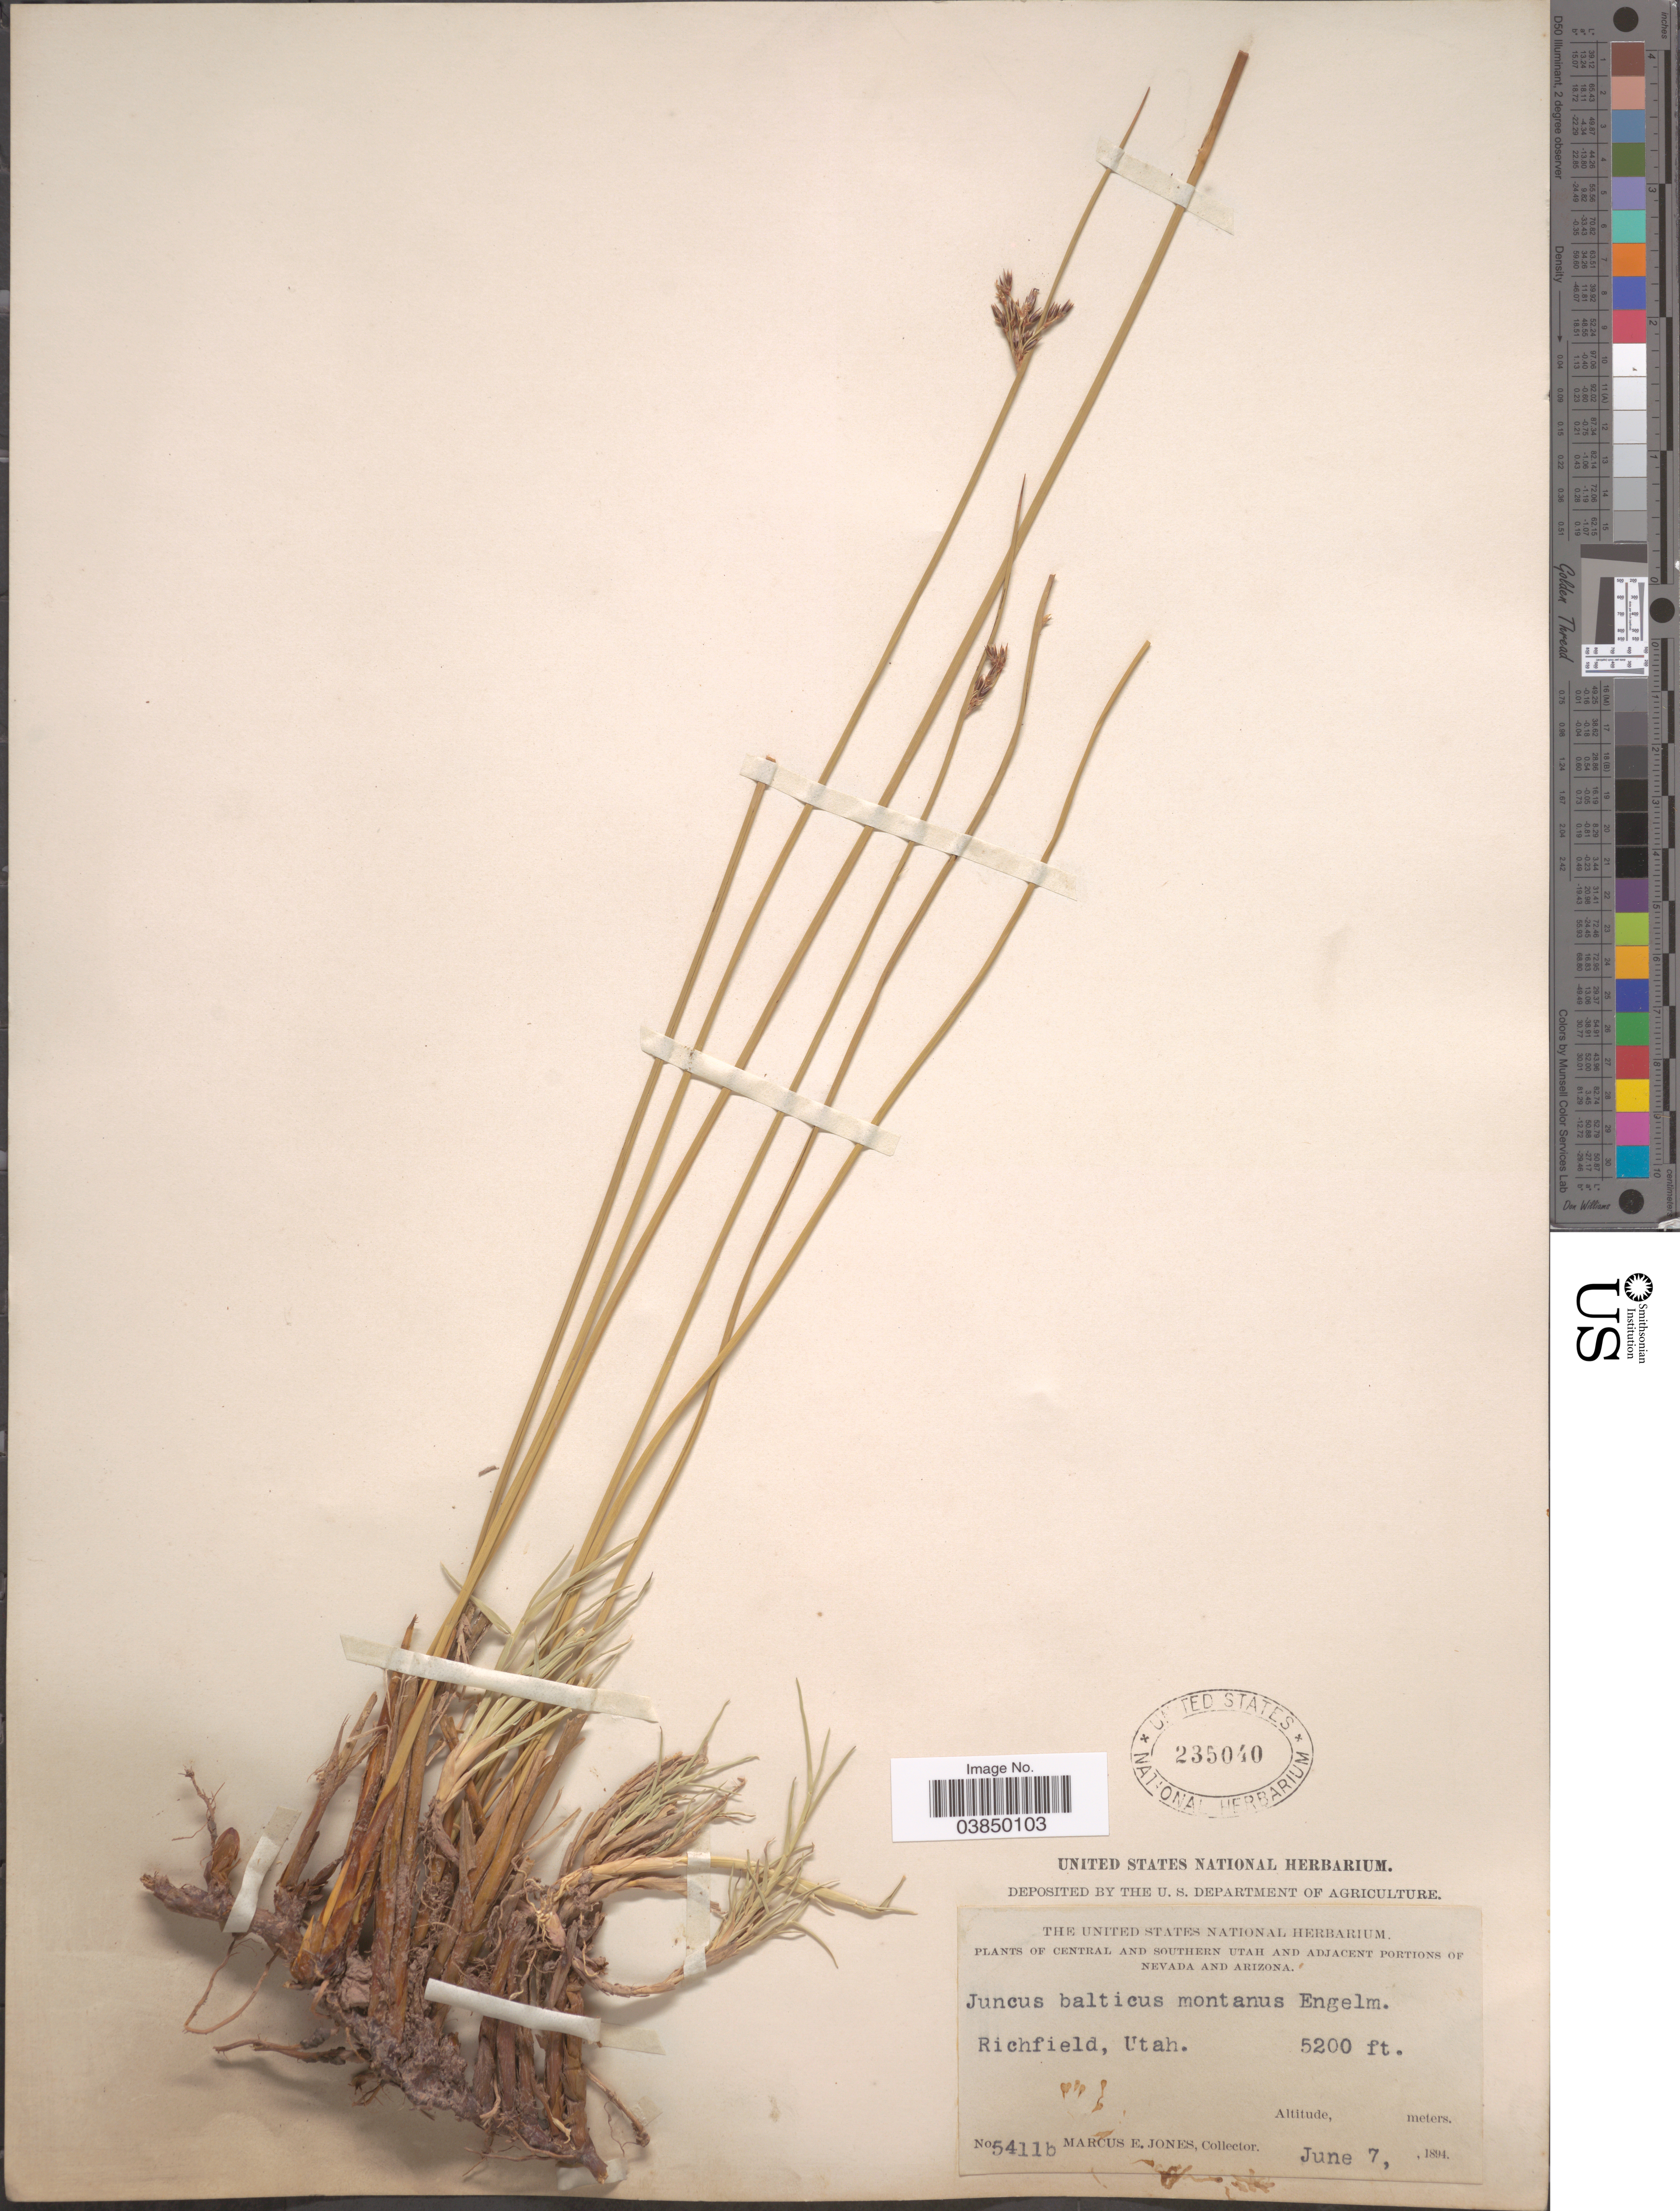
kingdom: Plantae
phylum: Tracheophyta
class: Liliopsida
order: Poales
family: Juncaceae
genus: Juncus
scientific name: Juncus balticus var. montanus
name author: Engelm.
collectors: M. E. Jones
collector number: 5411b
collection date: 1894-06-07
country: United States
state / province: Utah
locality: Central and Southern Utah. Richfield.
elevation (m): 1585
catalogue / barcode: US 235040